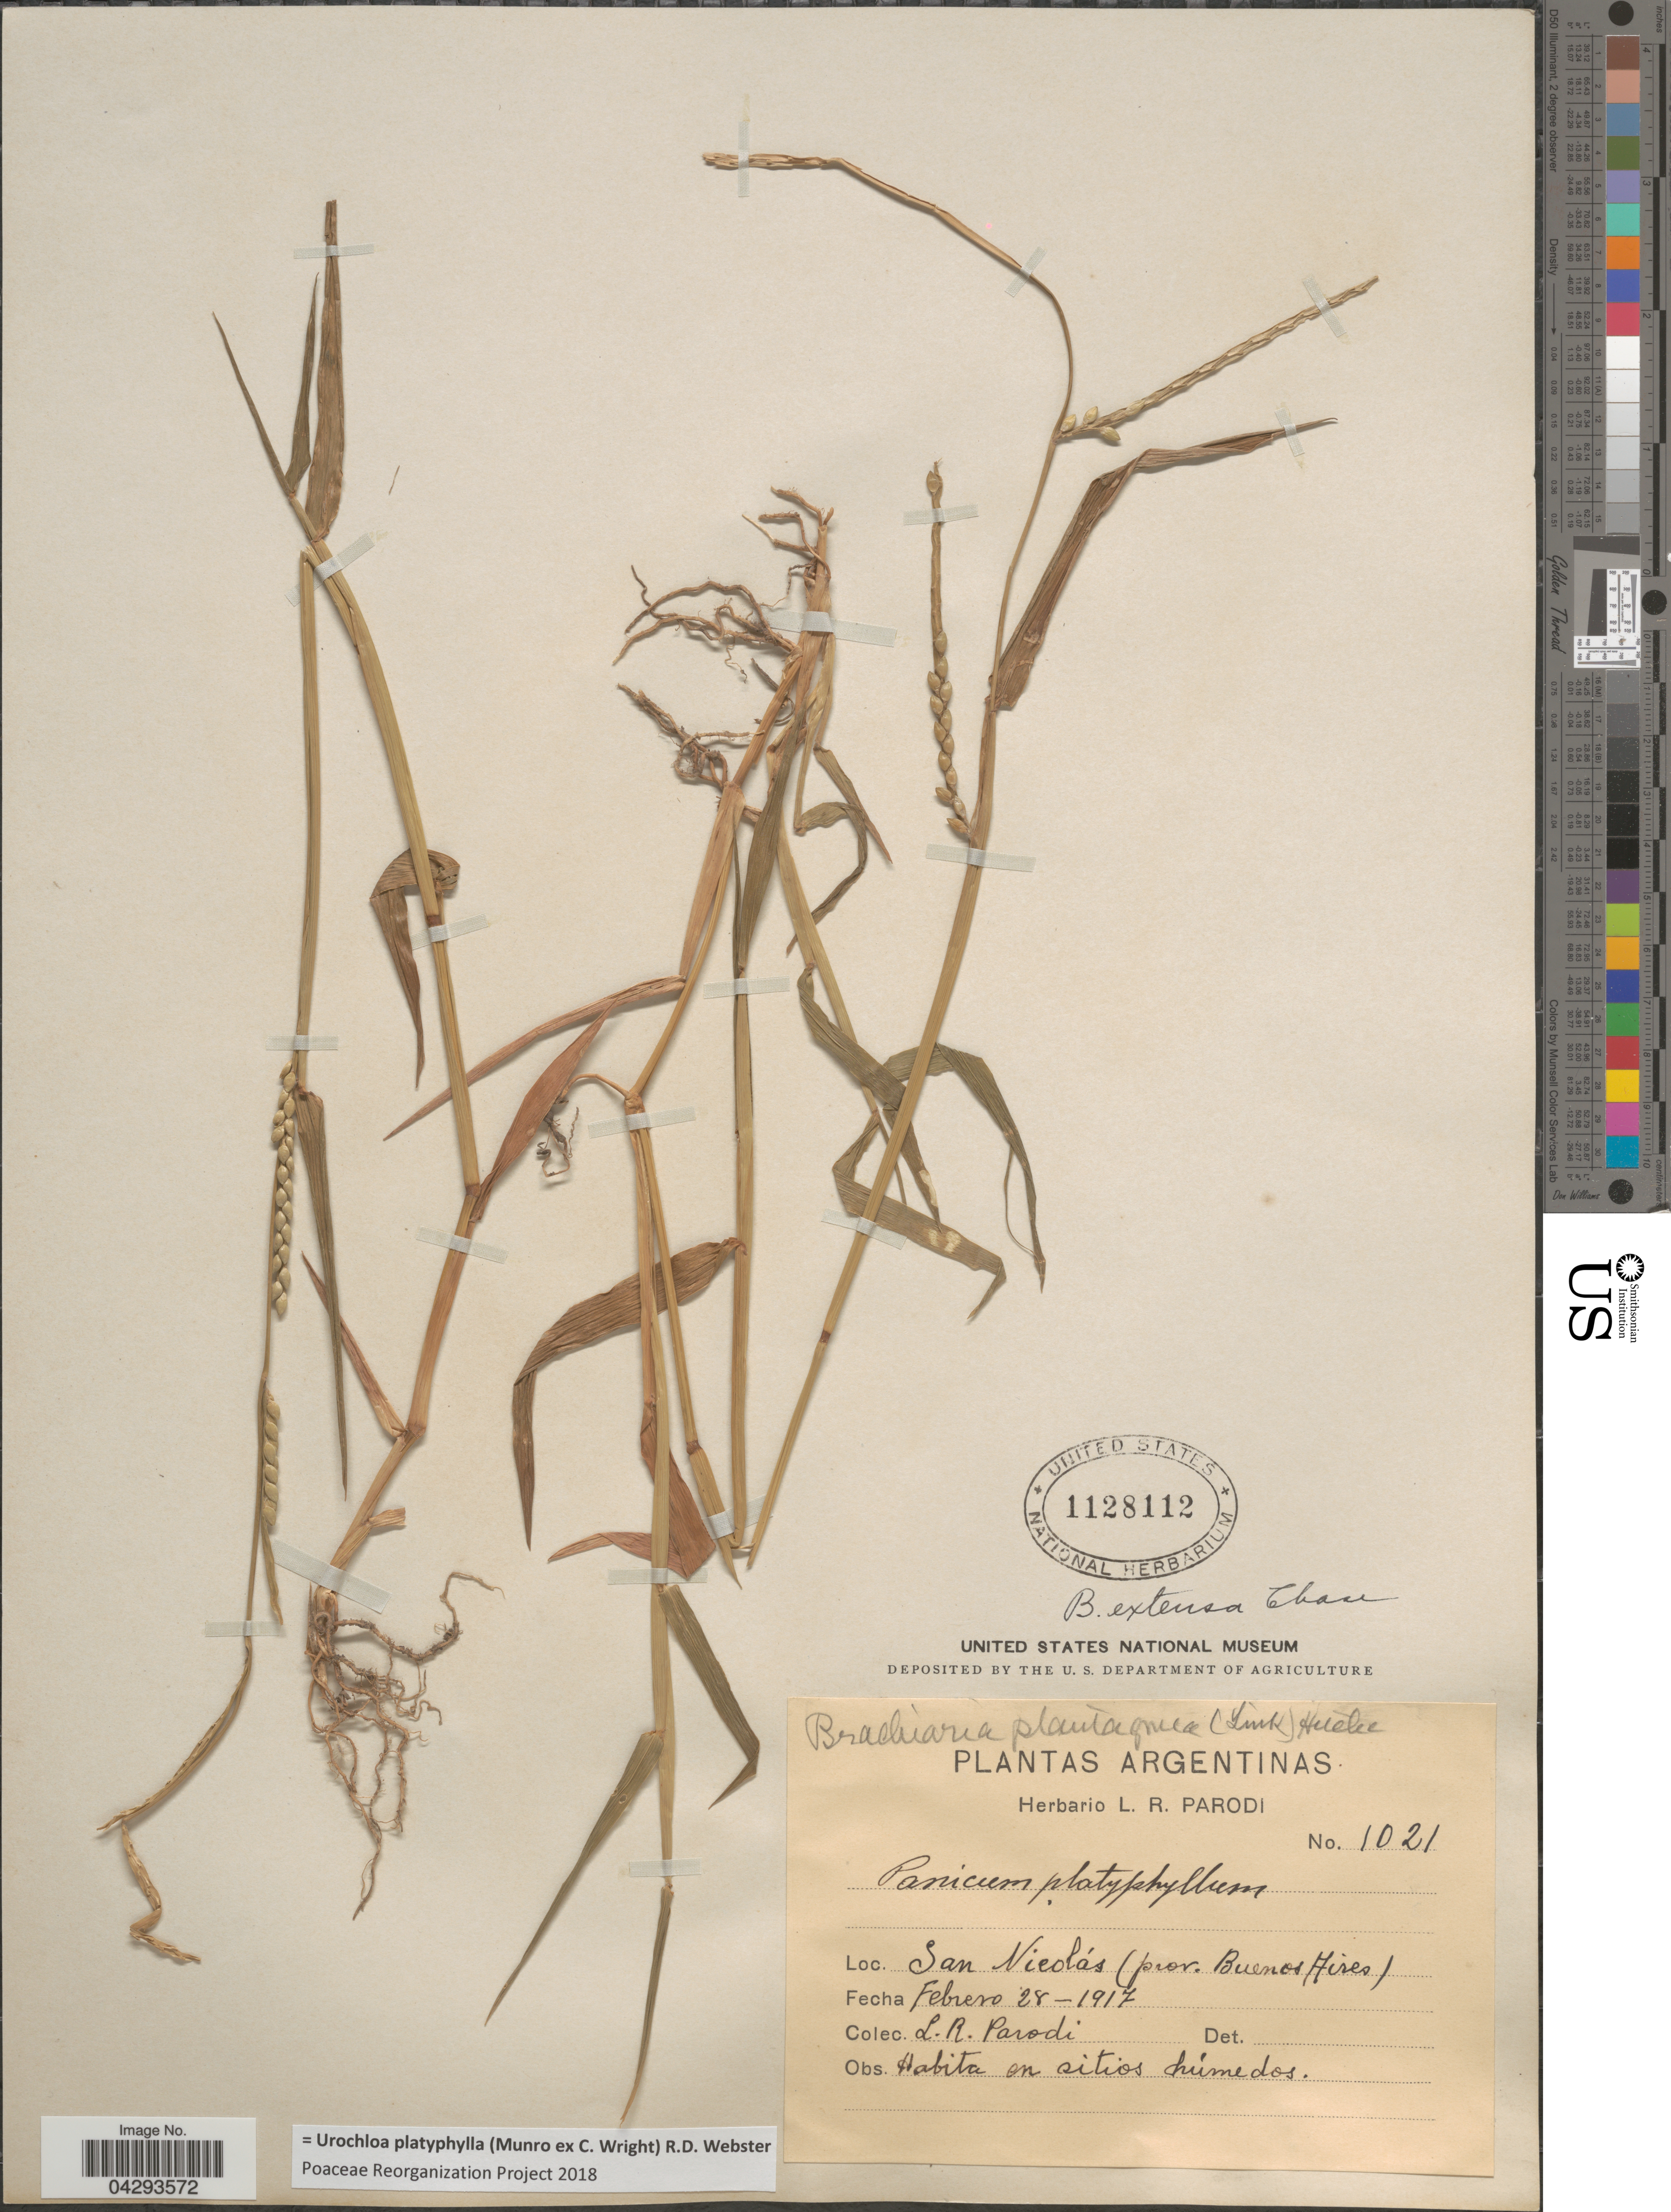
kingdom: Plantae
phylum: Tracheophyta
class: Liliopsida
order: Poales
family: Poaceae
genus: Urochloa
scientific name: Urochloa platyphylla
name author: (Munro ex C. Wright) R.D. Webster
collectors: L. R. Parodi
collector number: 1021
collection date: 1917-02-28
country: Argentina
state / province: Buenos Aires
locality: San Nicolás.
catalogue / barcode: US 1128112